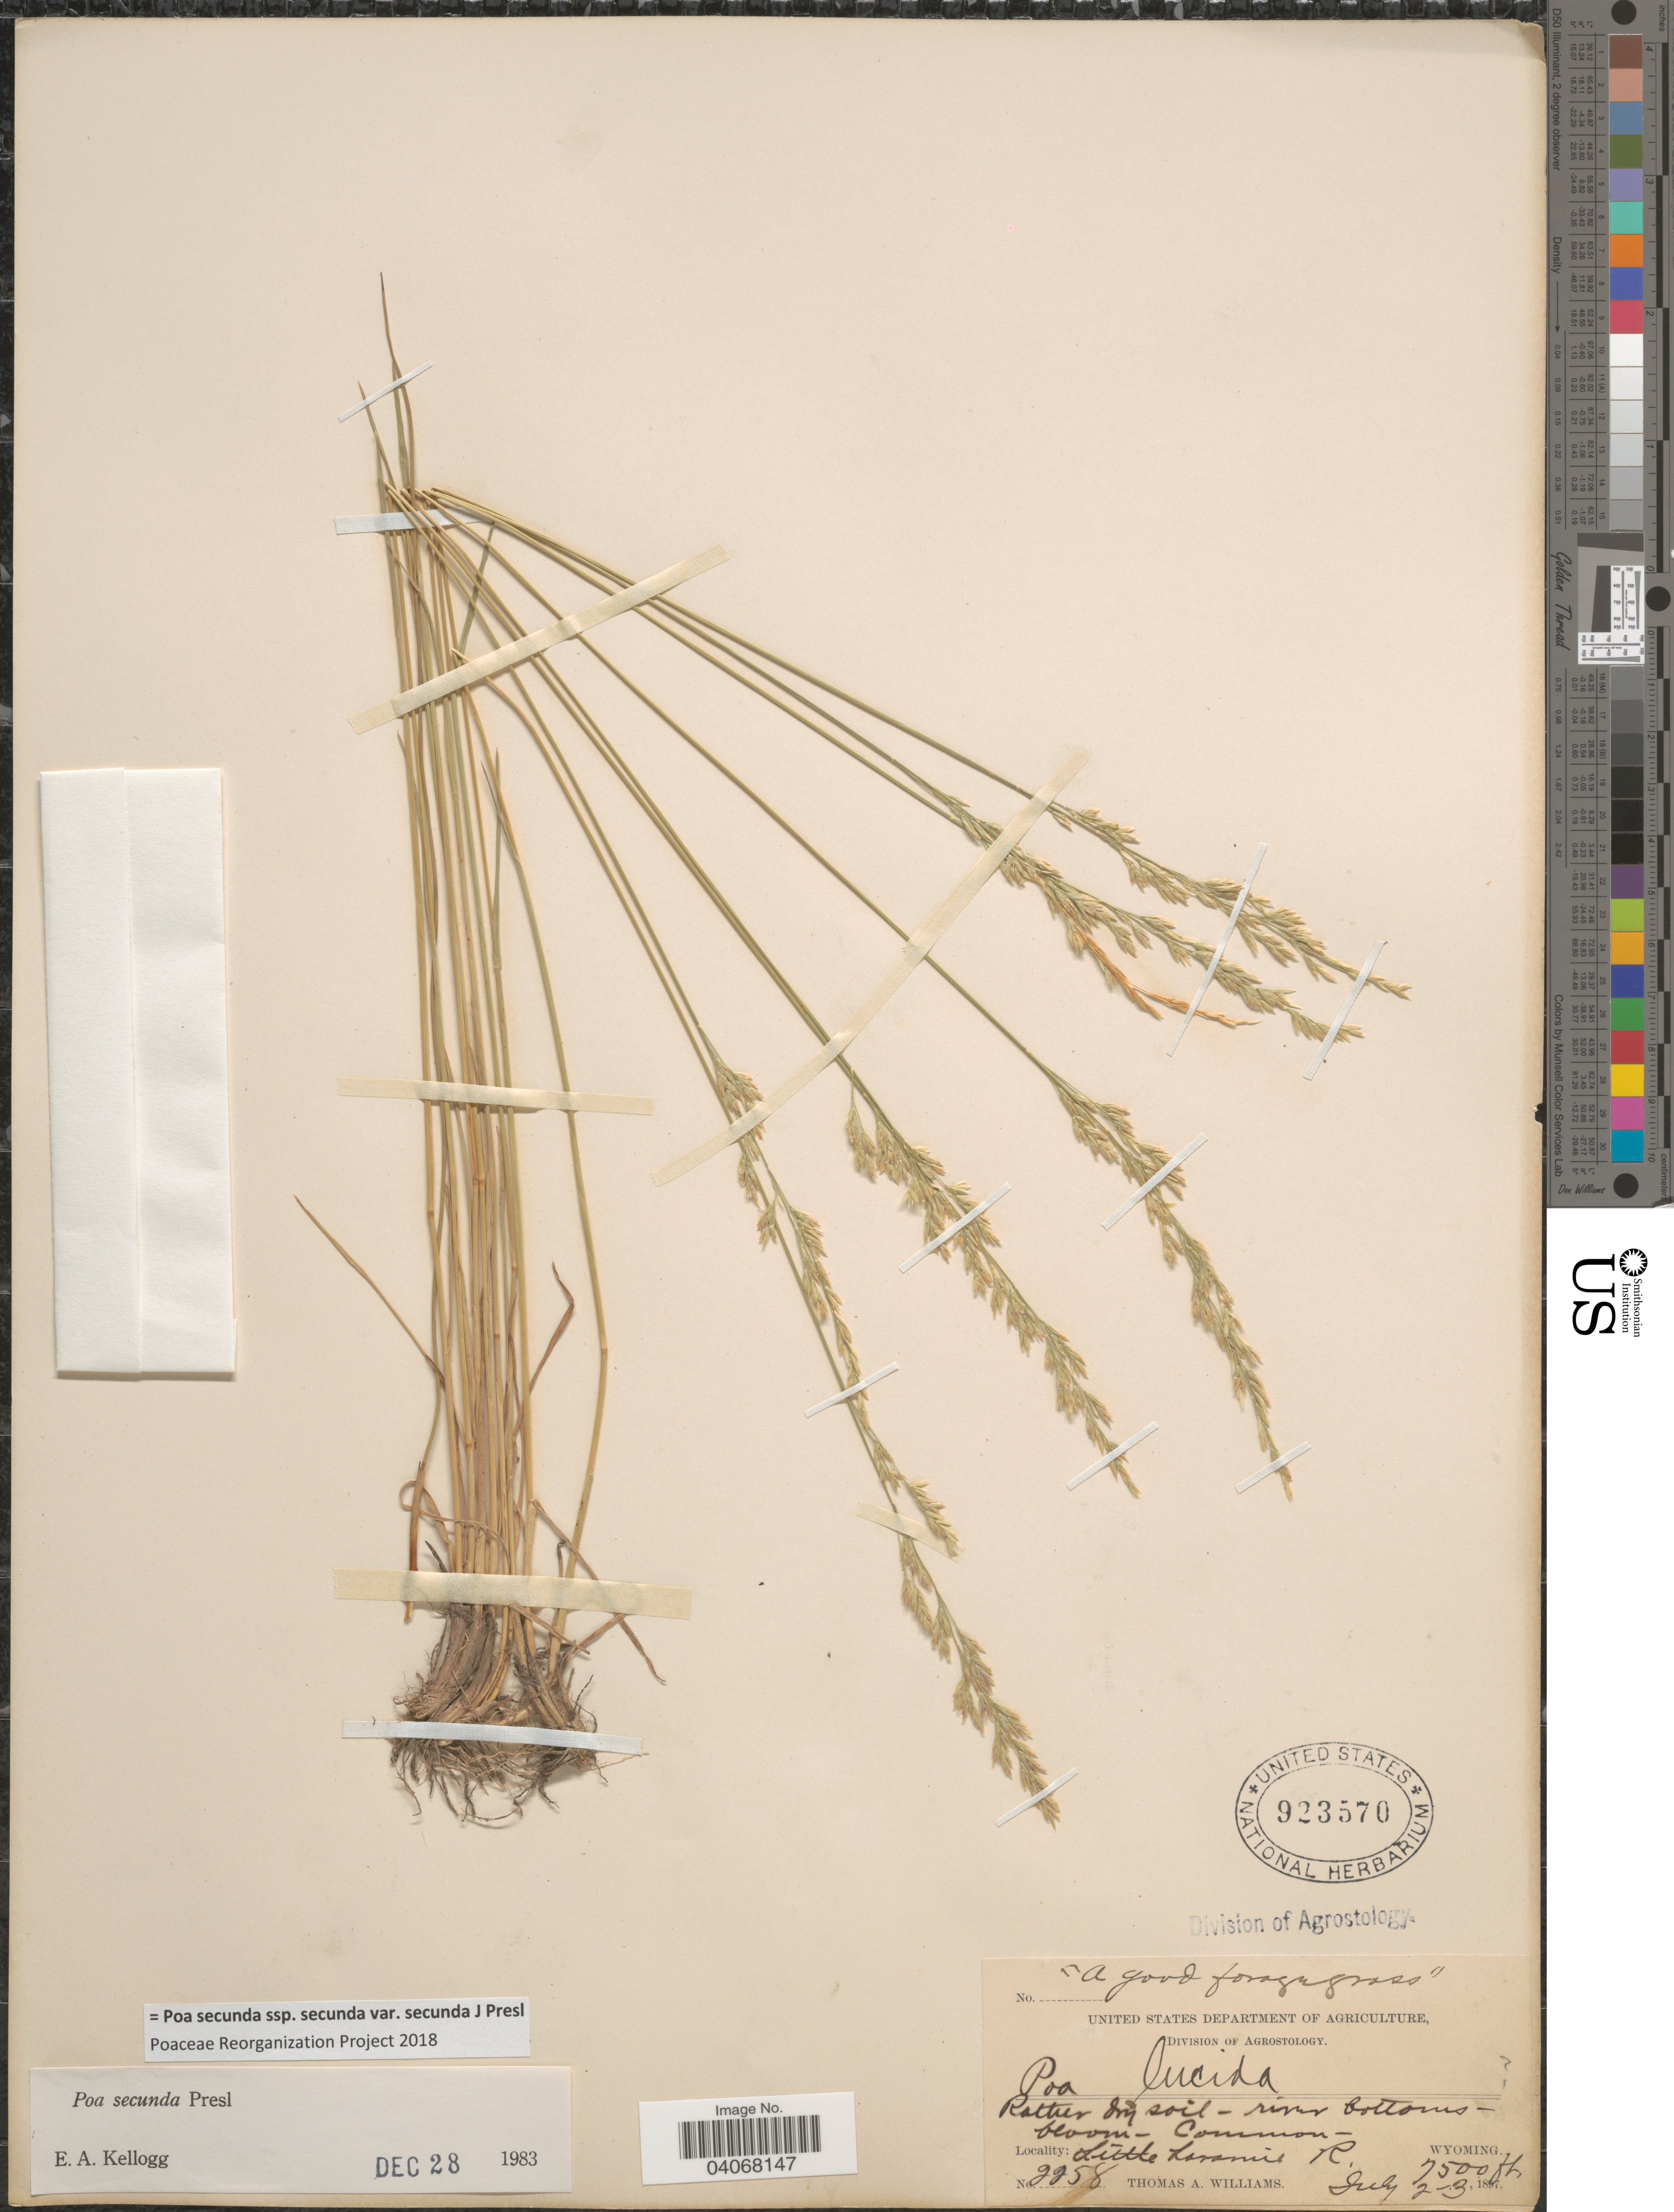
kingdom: Plantae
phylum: Tracheophyta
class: Liliopsida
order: Poales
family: Poaceae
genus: Poa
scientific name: Poa secunda subsp. secunda var. secunda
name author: J. Presl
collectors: T. A. Williams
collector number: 2258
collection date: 1897-07-02/1897-07-03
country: United States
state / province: Wyoming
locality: Little Laramie R.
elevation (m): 2286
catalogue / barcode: US 923570